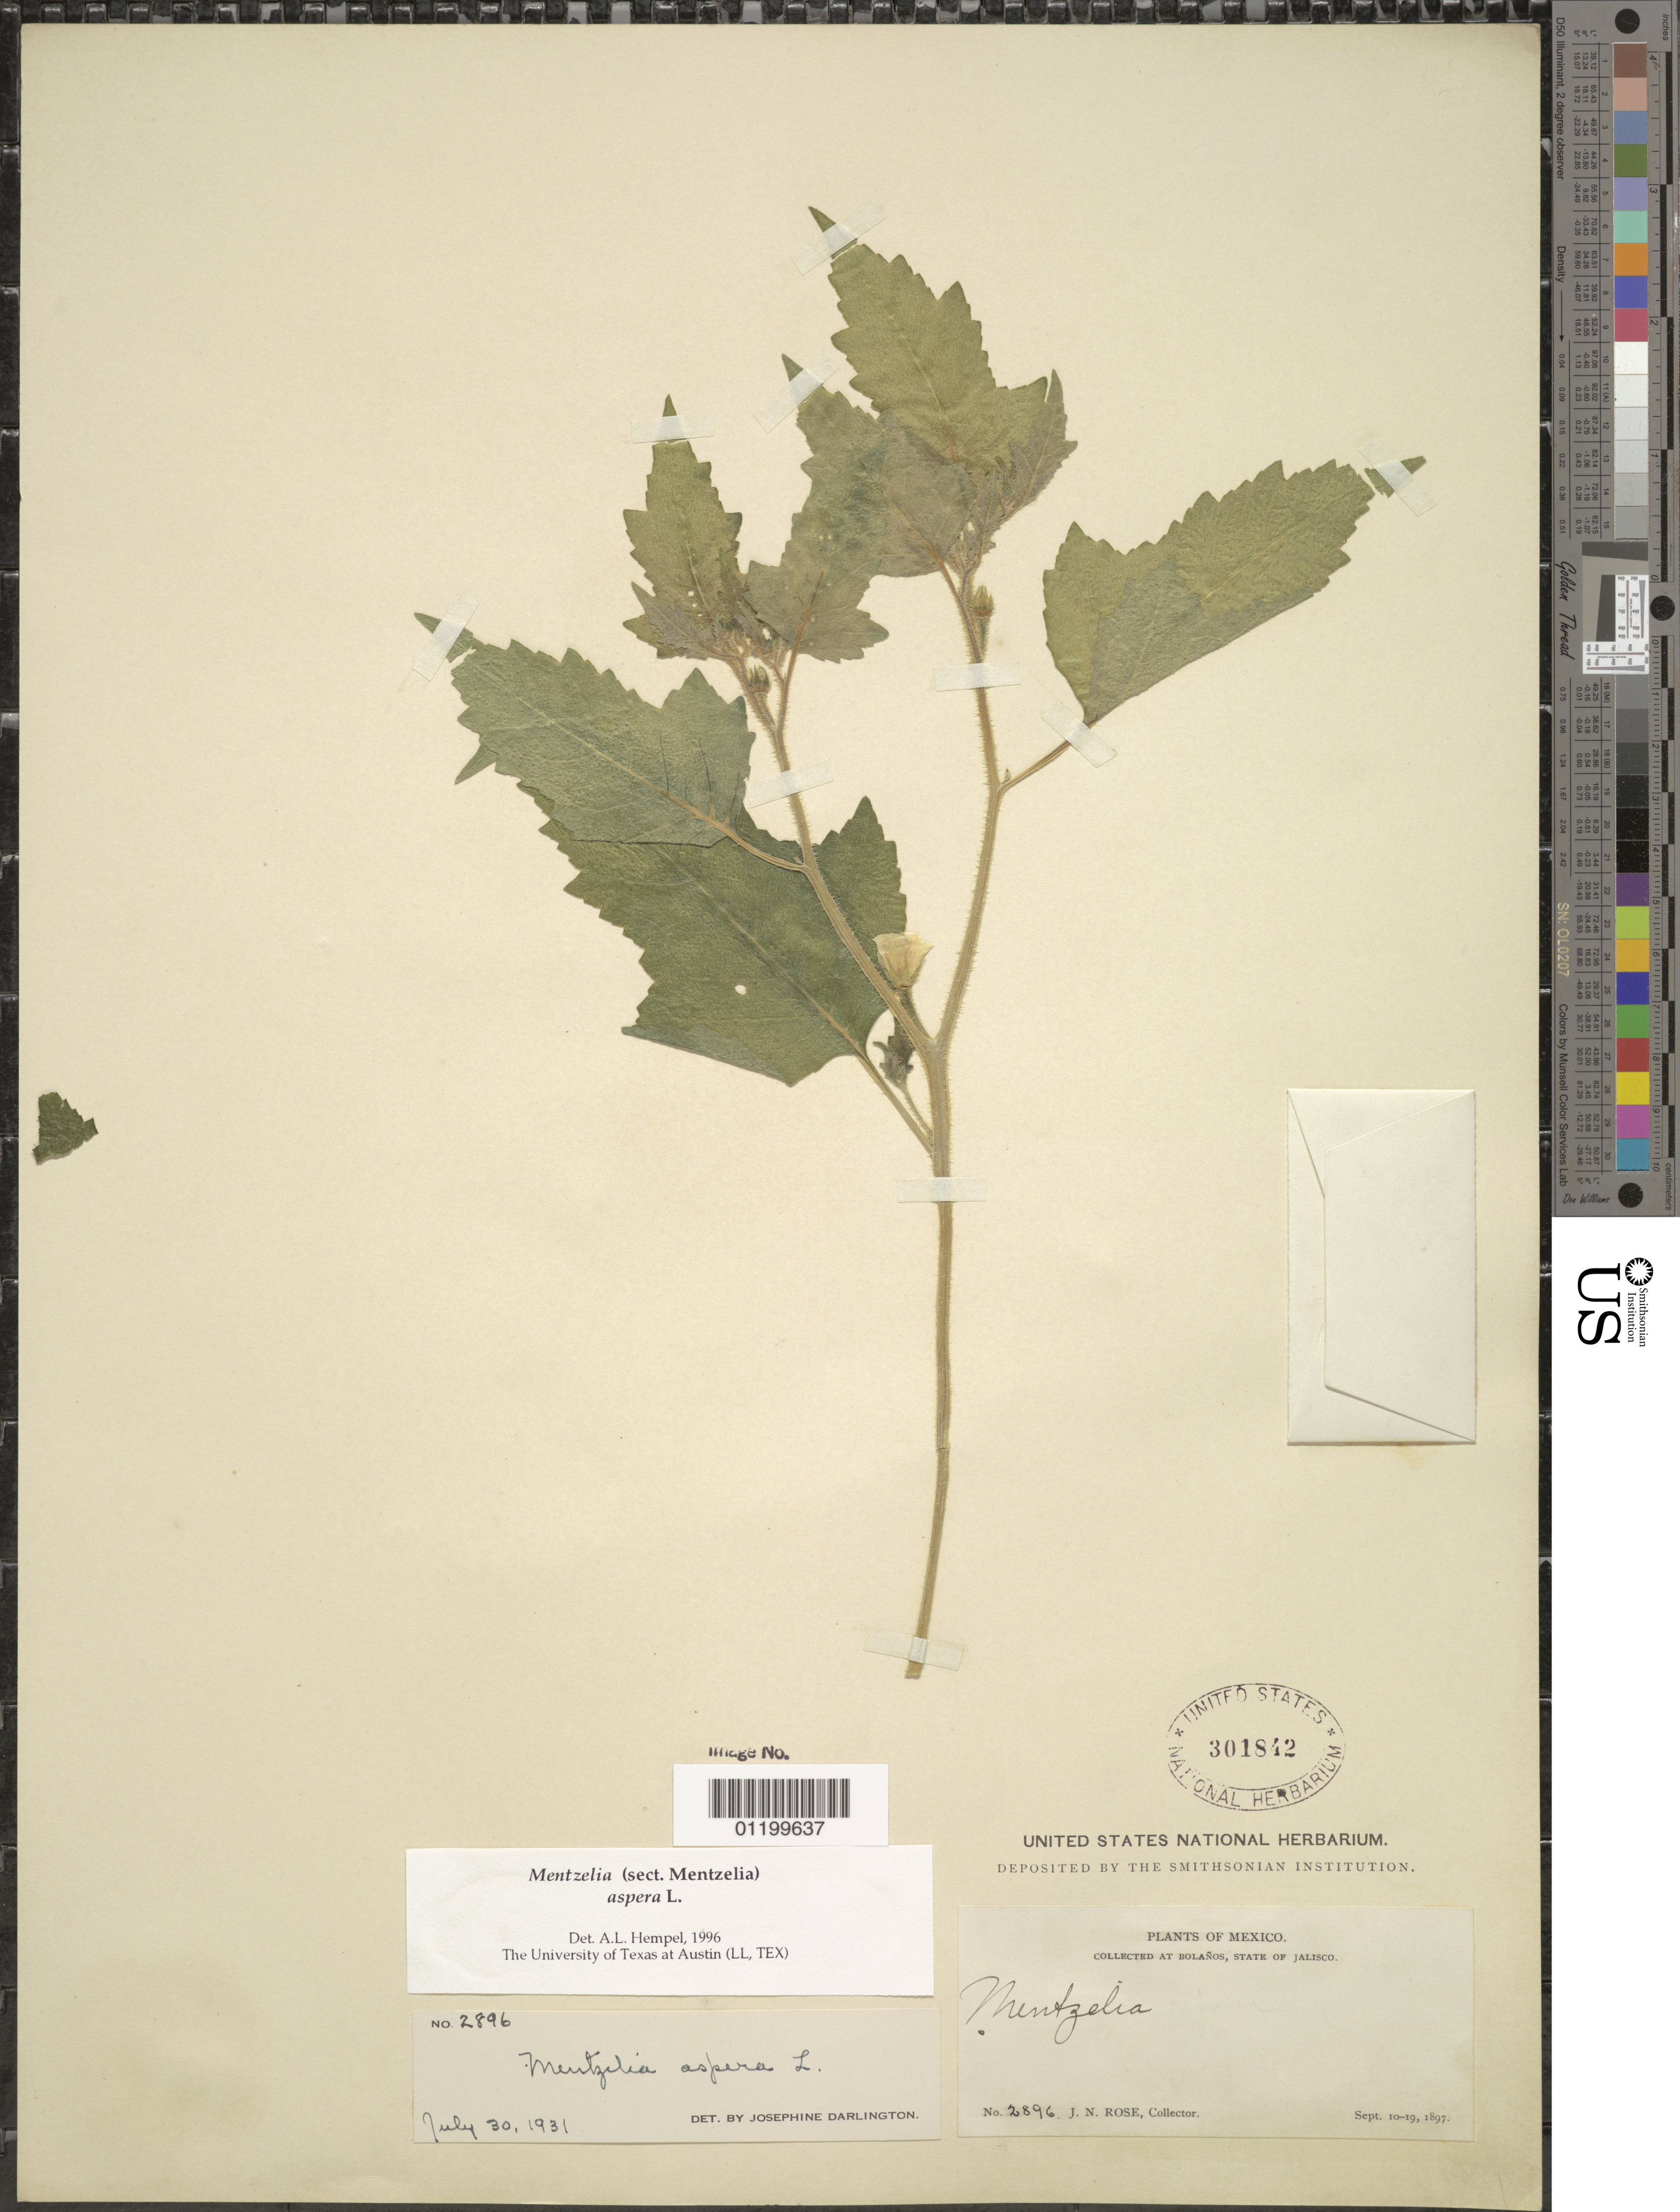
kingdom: Plantae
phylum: Tracheophyta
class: Magnoliopsida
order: Cornales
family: Loasaceae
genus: Mentzelia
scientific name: Mentzelia aspera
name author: L.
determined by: Hempel, A.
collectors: J. N. Rose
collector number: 2896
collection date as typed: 10 Sep 1897 to 19 Sep 1897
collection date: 1897-09-10/1897-09-19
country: Mexico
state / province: Jalisco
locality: Bolaños.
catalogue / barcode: US 301842